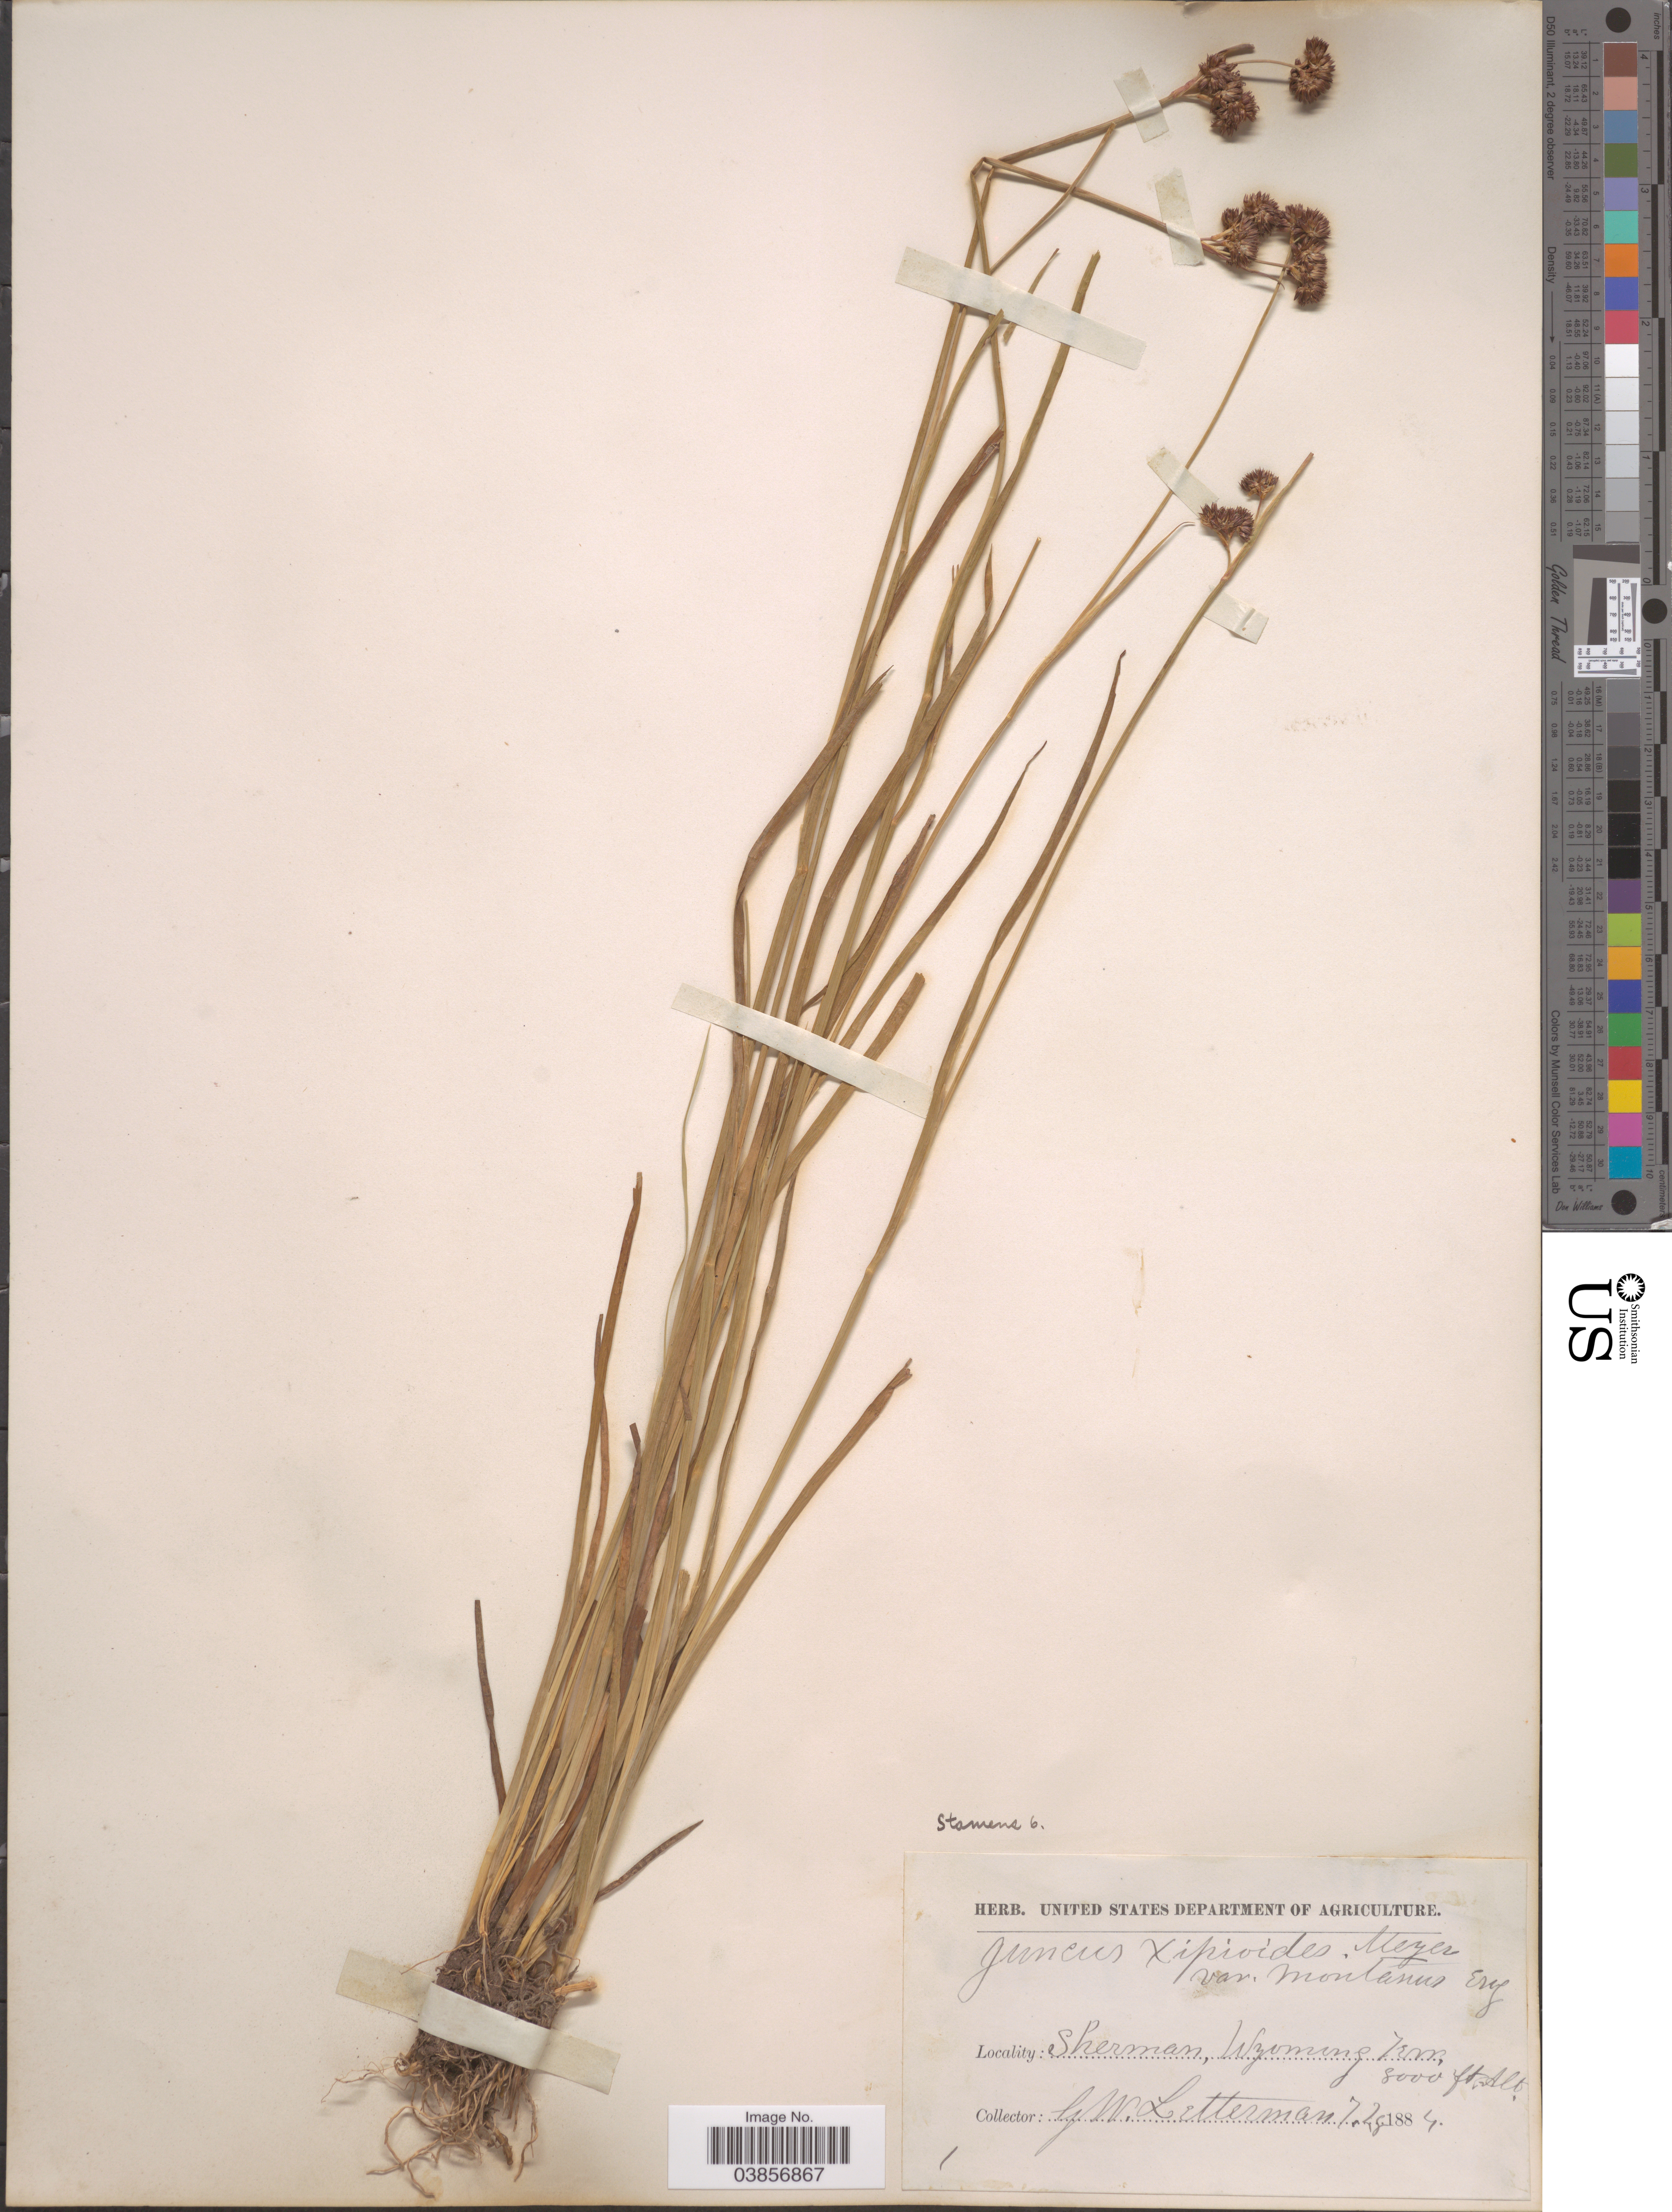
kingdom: Plantae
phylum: Tracheophyta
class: Liliopsida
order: Poales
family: Juncaceae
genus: Juncus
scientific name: Juncus saximontanus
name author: A. Nelson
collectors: G. W. Letterman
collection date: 1884-07-28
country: United States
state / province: Wyoming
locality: Sherman.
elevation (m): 2438